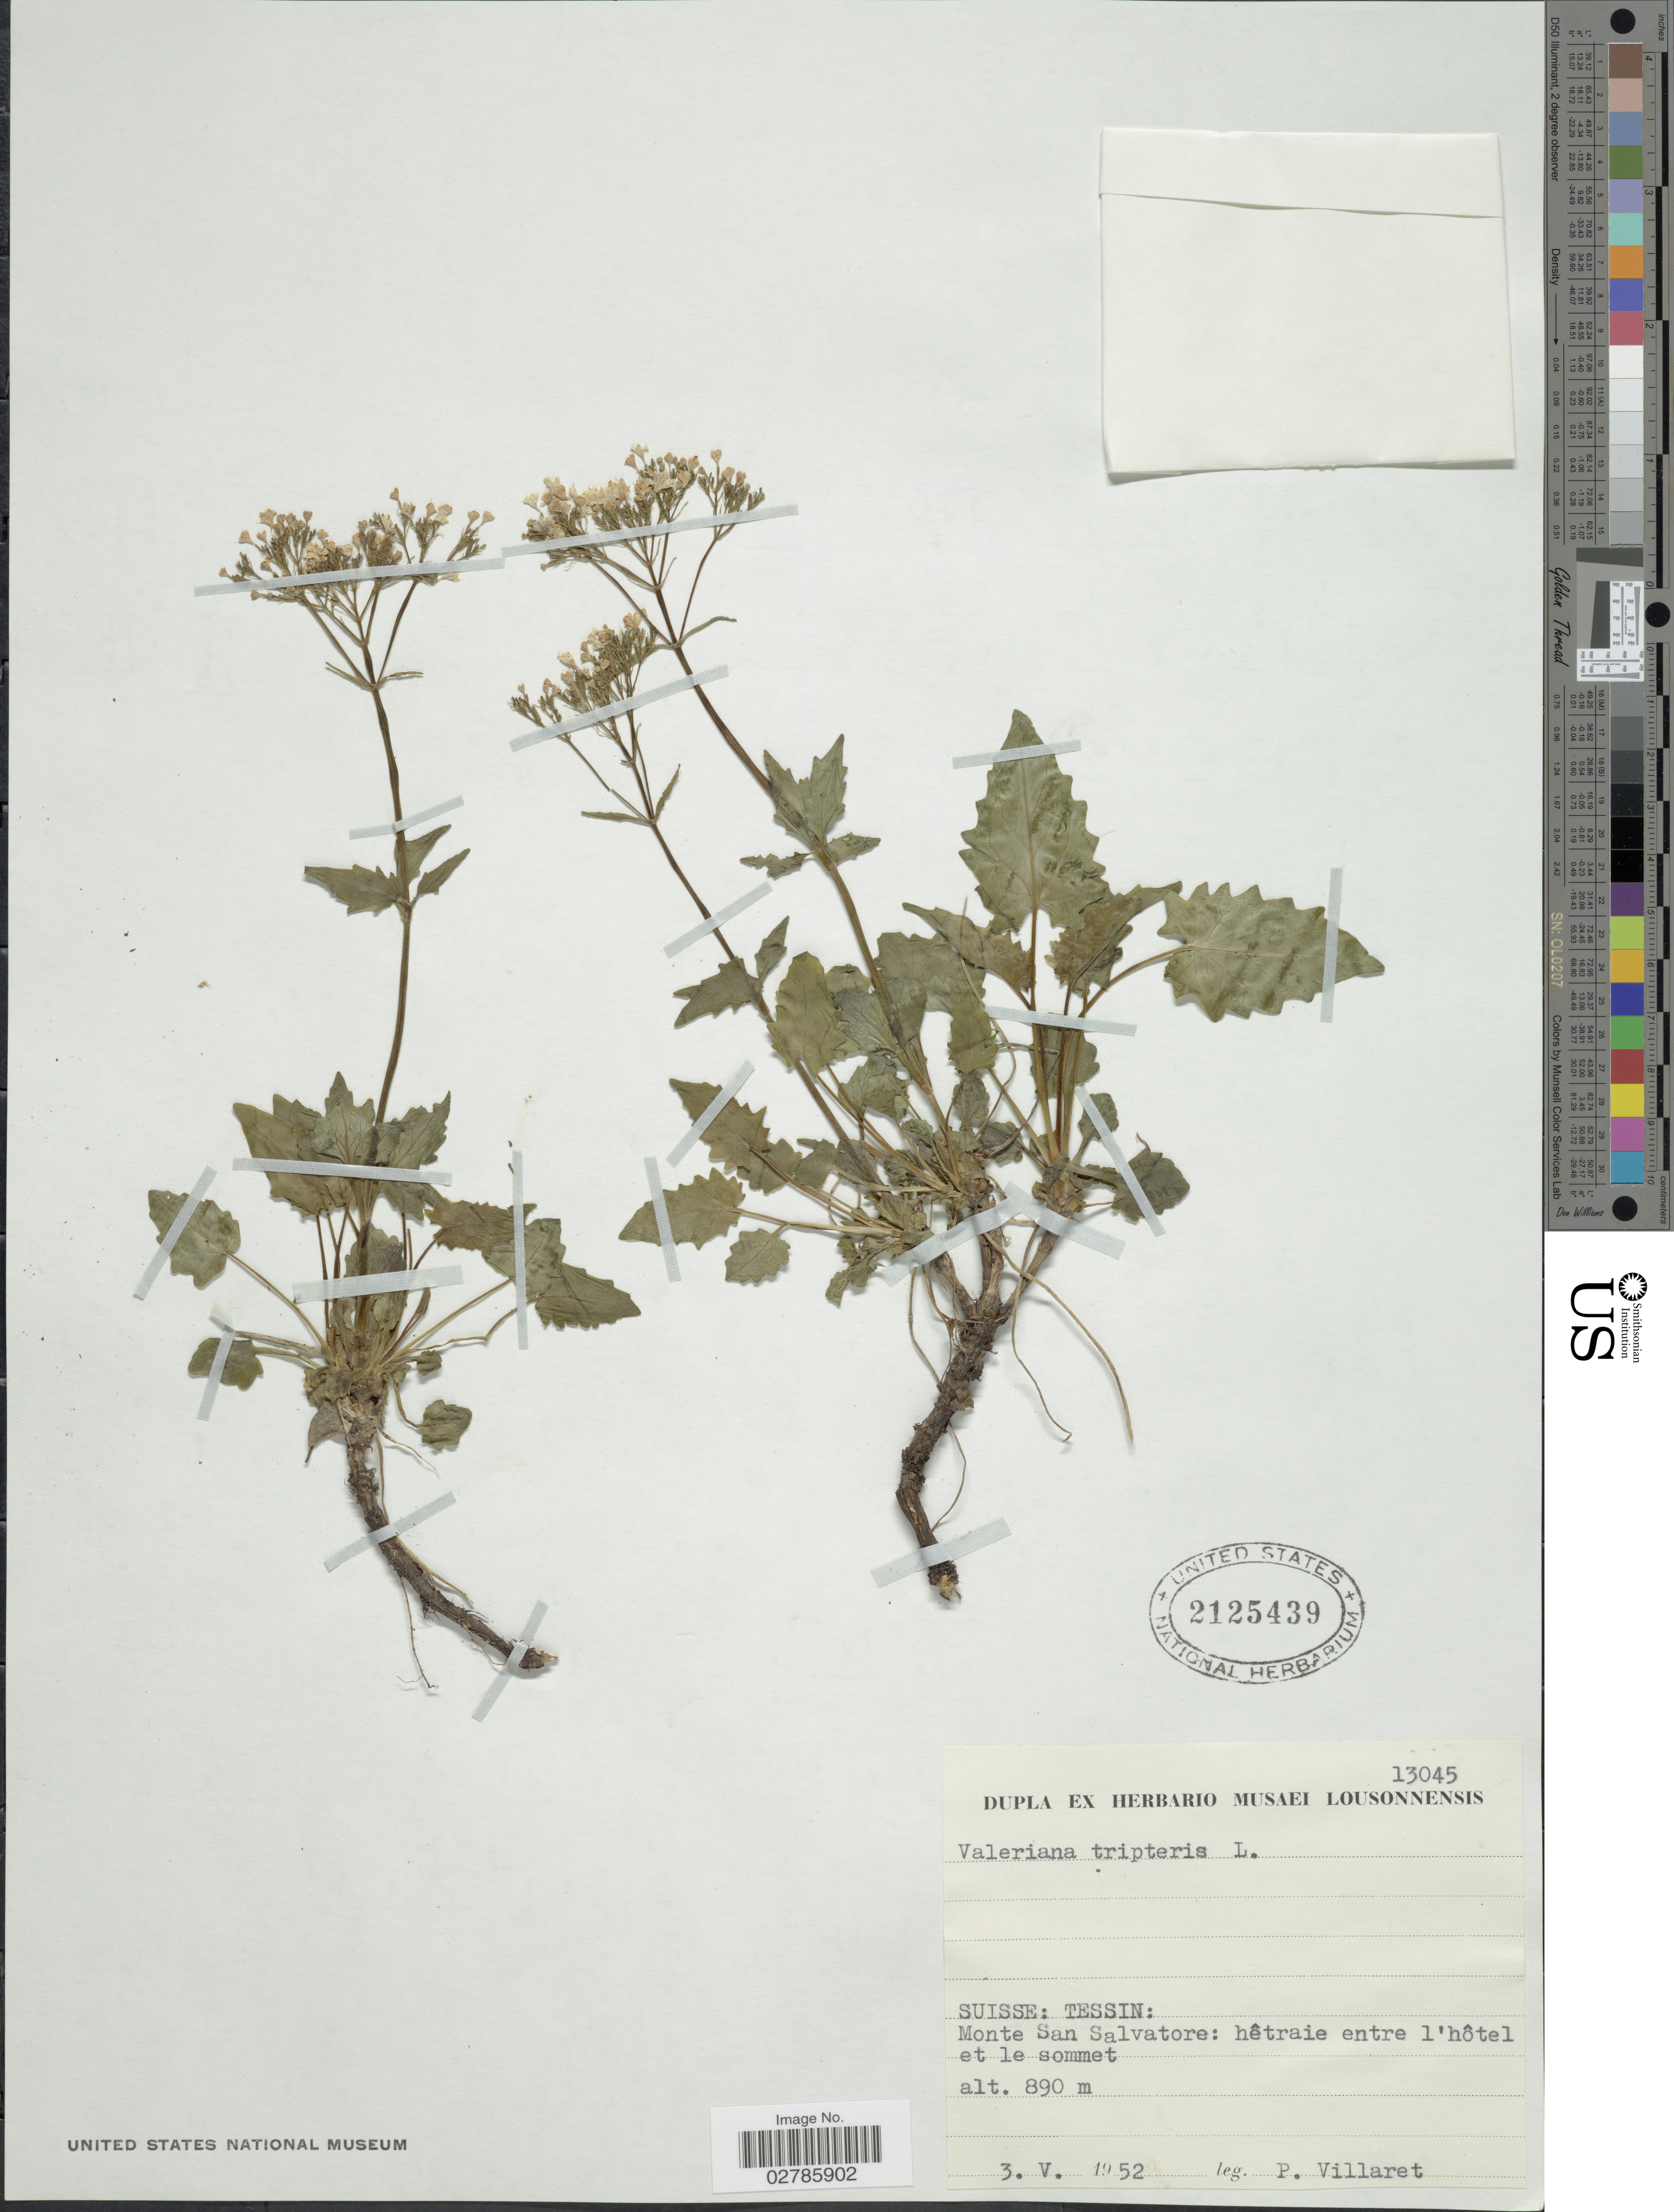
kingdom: Plantae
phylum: Tracheophyta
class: Magnoliopsida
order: Dipsacales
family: Caprifoliaceae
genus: Valeriana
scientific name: Valeriana tripteris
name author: L.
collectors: P. Villaret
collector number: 13045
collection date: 1952-05-03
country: Switzerland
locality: Suisse: Tessin: Monte San Salvatore: hêtraie entre l'hôtel et le sommet.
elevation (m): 890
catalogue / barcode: US 2125439